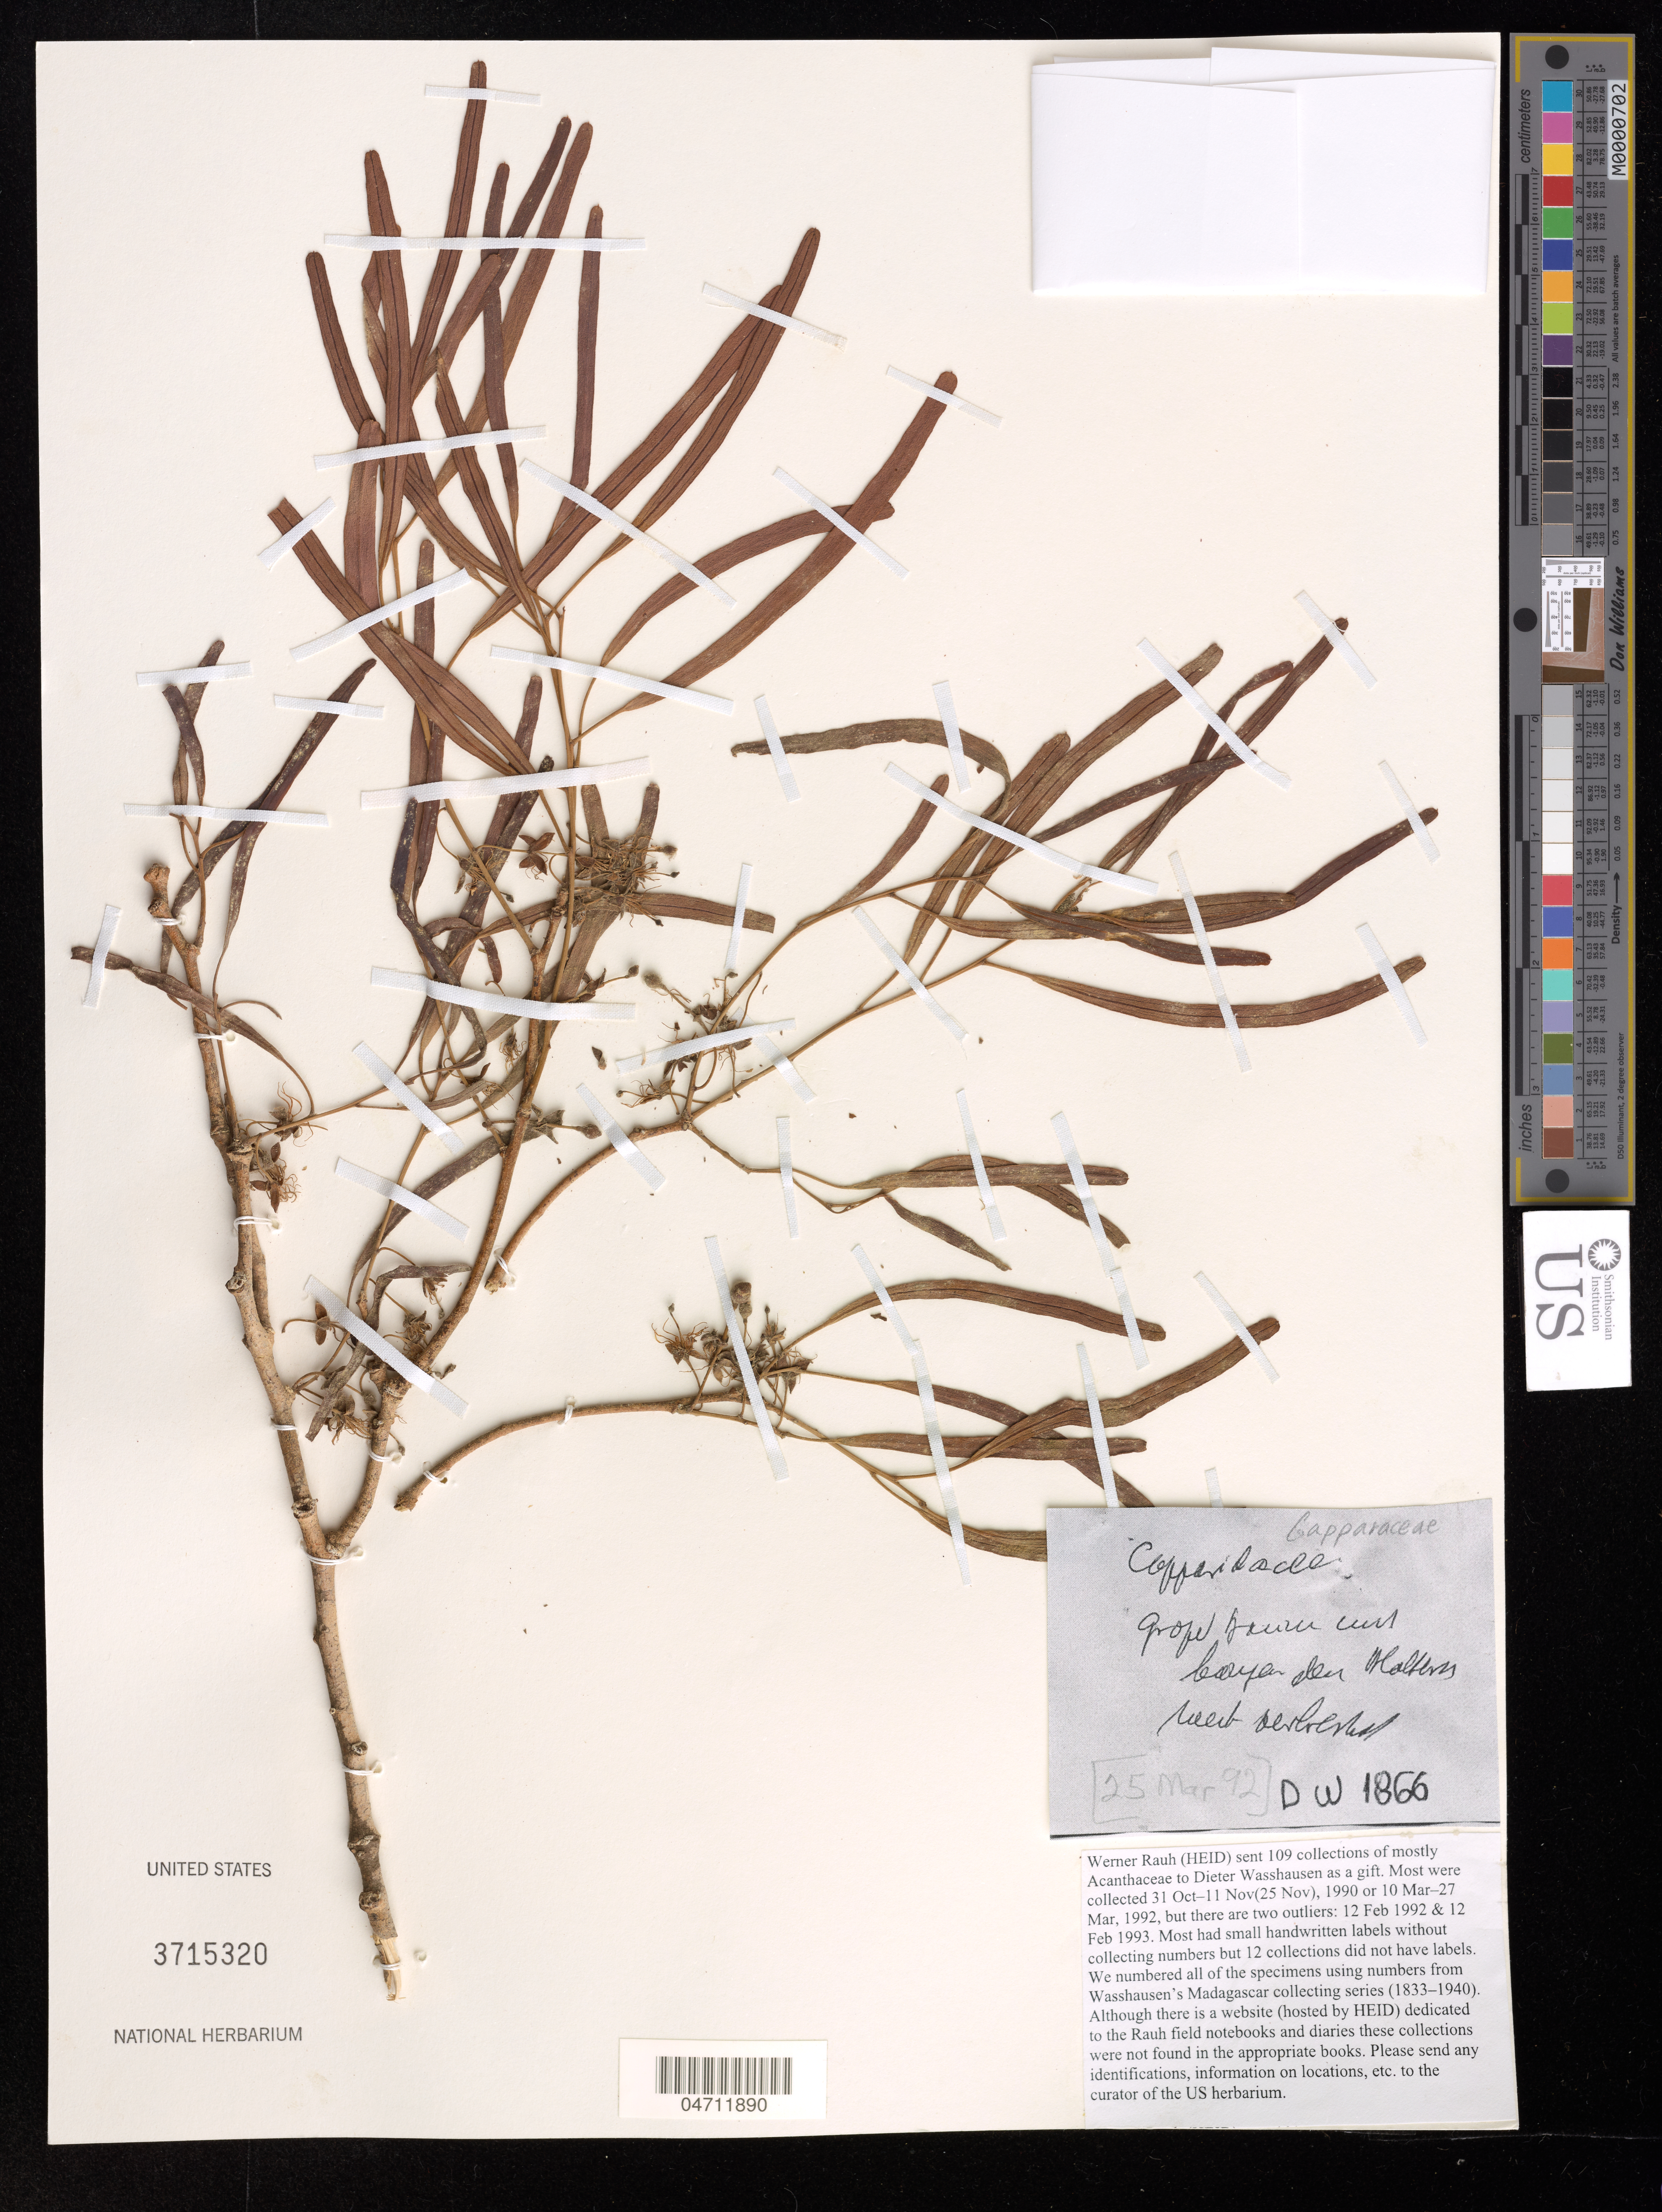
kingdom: Plantae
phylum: Tracheophyta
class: Magnoliopsida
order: Brassicales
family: Capparaceae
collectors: W. Rauh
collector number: DW 1866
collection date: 1992-03-25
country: Madagascar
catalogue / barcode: US 3715320